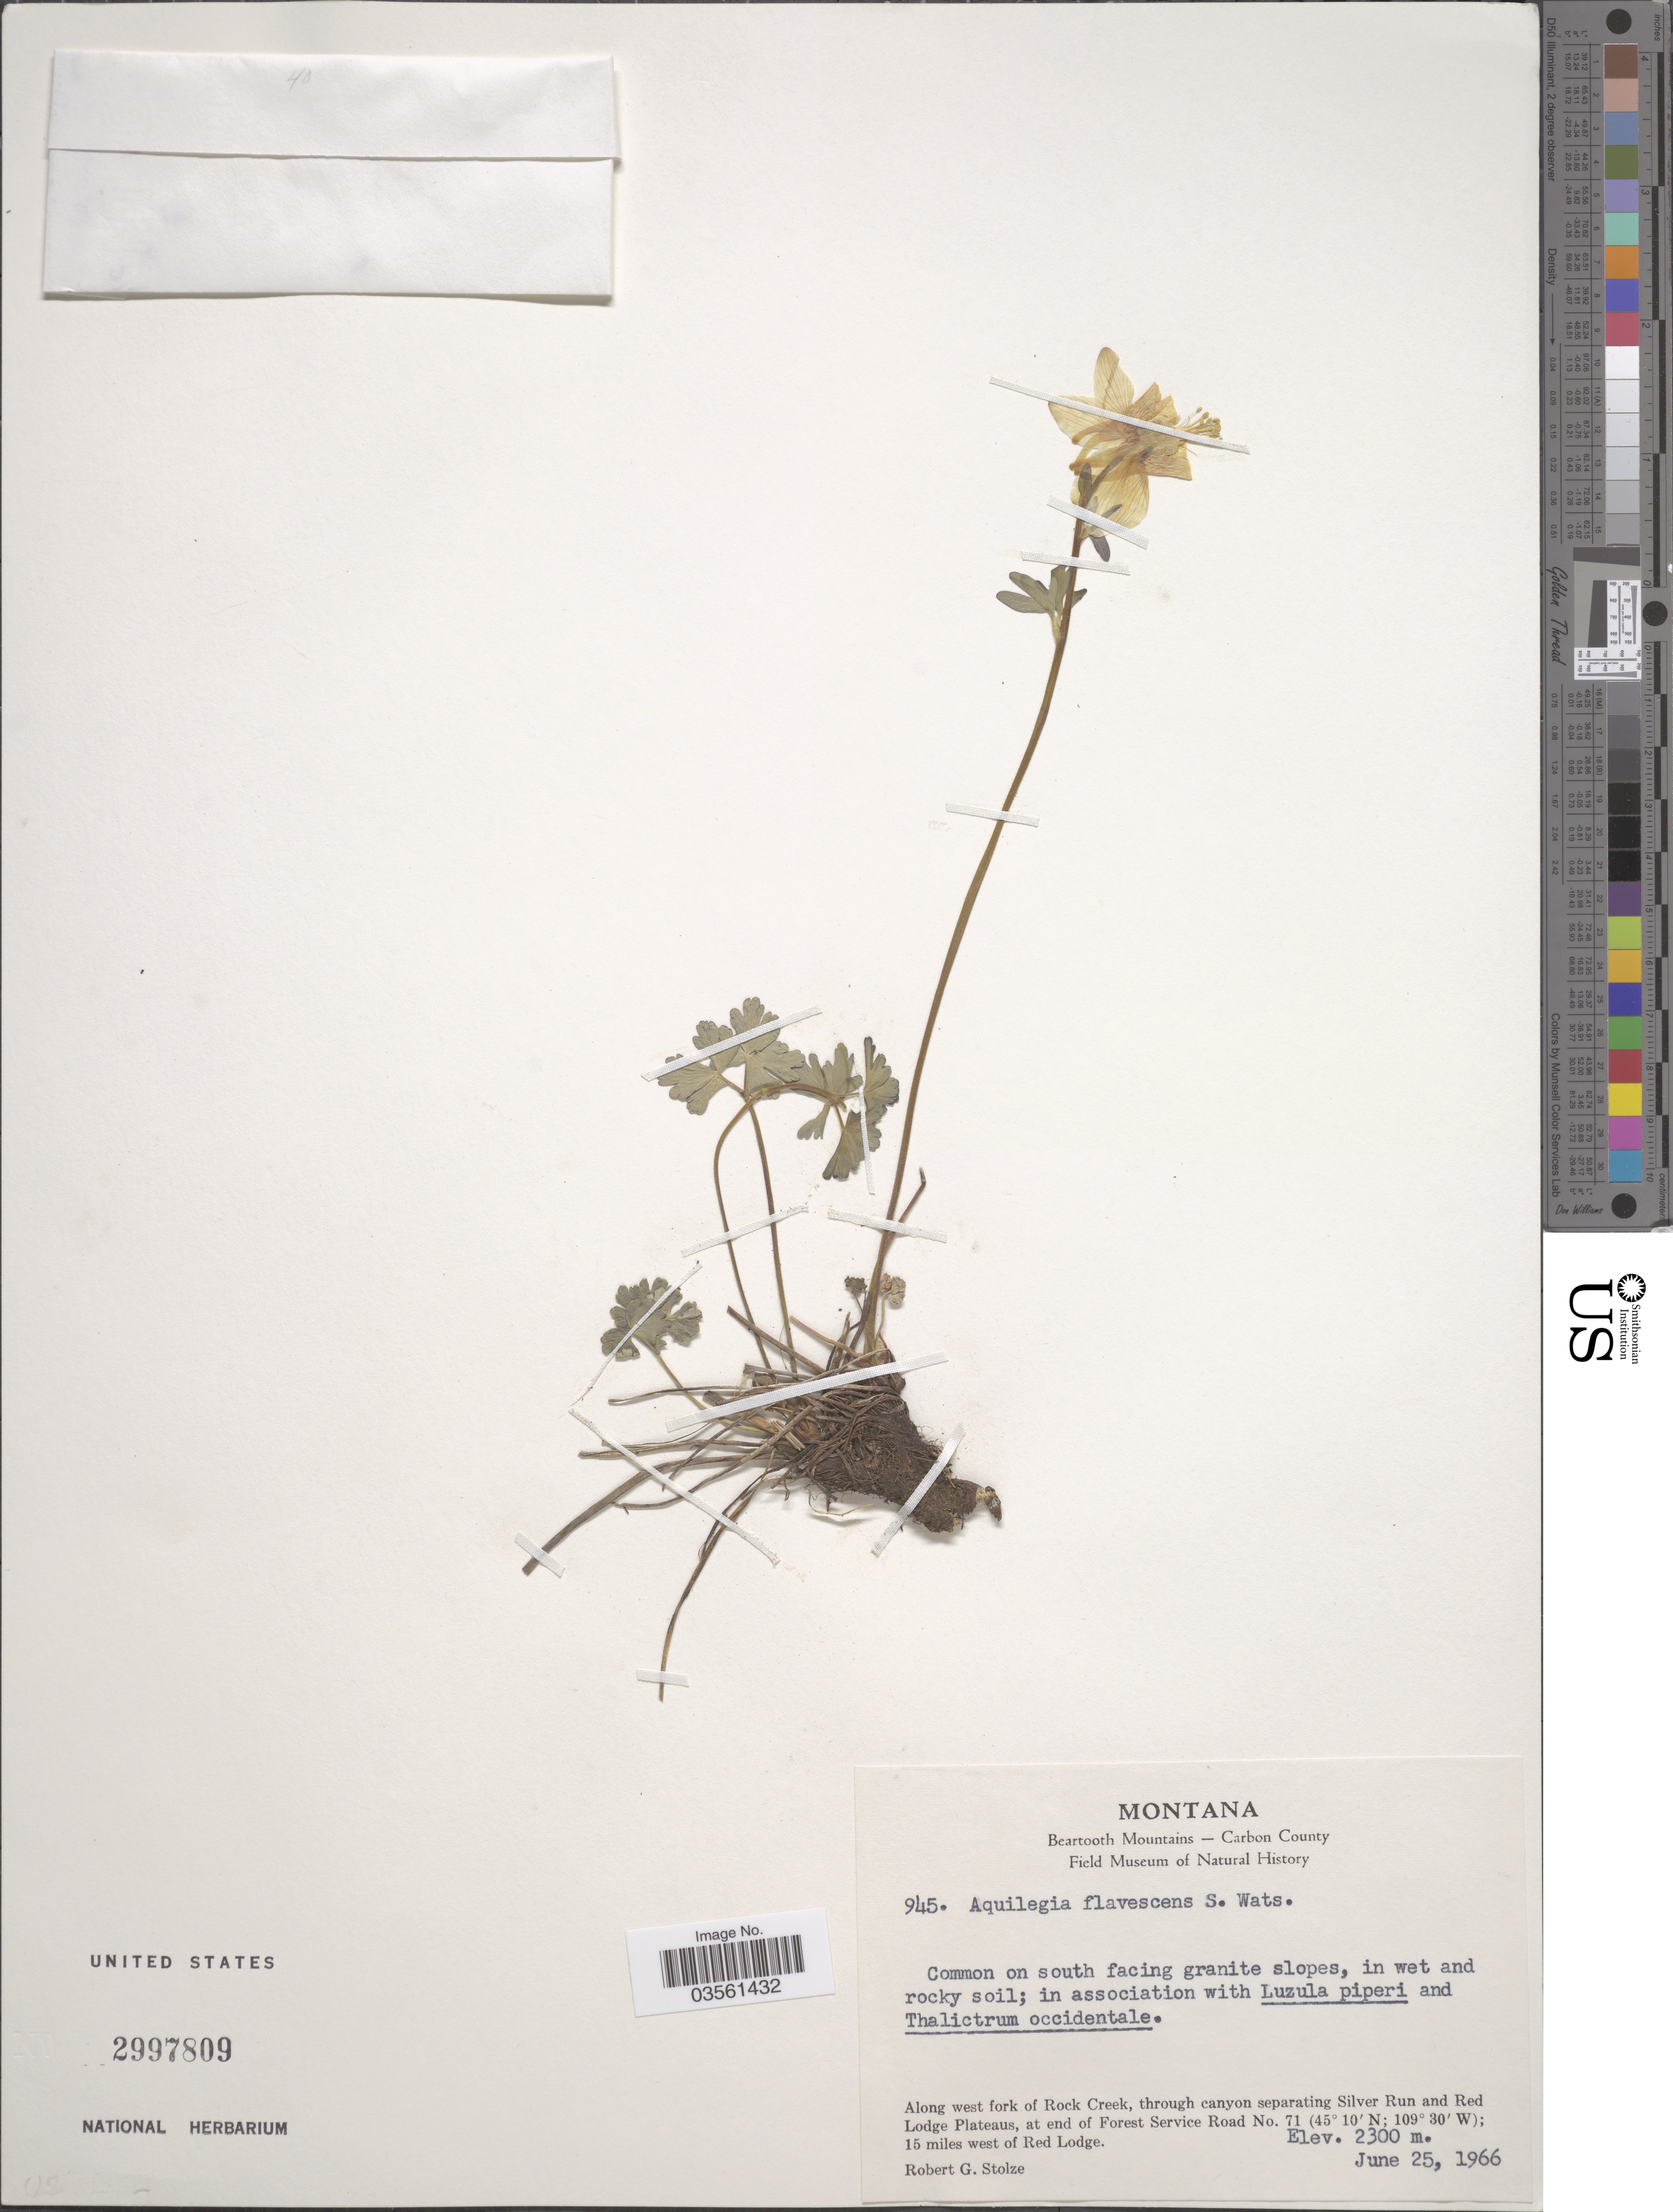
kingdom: Plantae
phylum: Tracheophyta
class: Magnoliopsida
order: Ranunculales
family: Ranunculaceae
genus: Aquilegia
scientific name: Aquilegia flavescens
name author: S. Watson in C. King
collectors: R. G. Stolze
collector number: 945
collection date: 1966-06-25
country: United States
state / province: Montana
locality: Beartooth Mountains. Along west fork of Rock Creek, through canyon separating Silver Run and Red Lodge Plateaus, at end of Forest Service Road No. 71; 15 miles west of Red Lodge.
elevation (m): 2300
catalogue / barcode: US 2997809